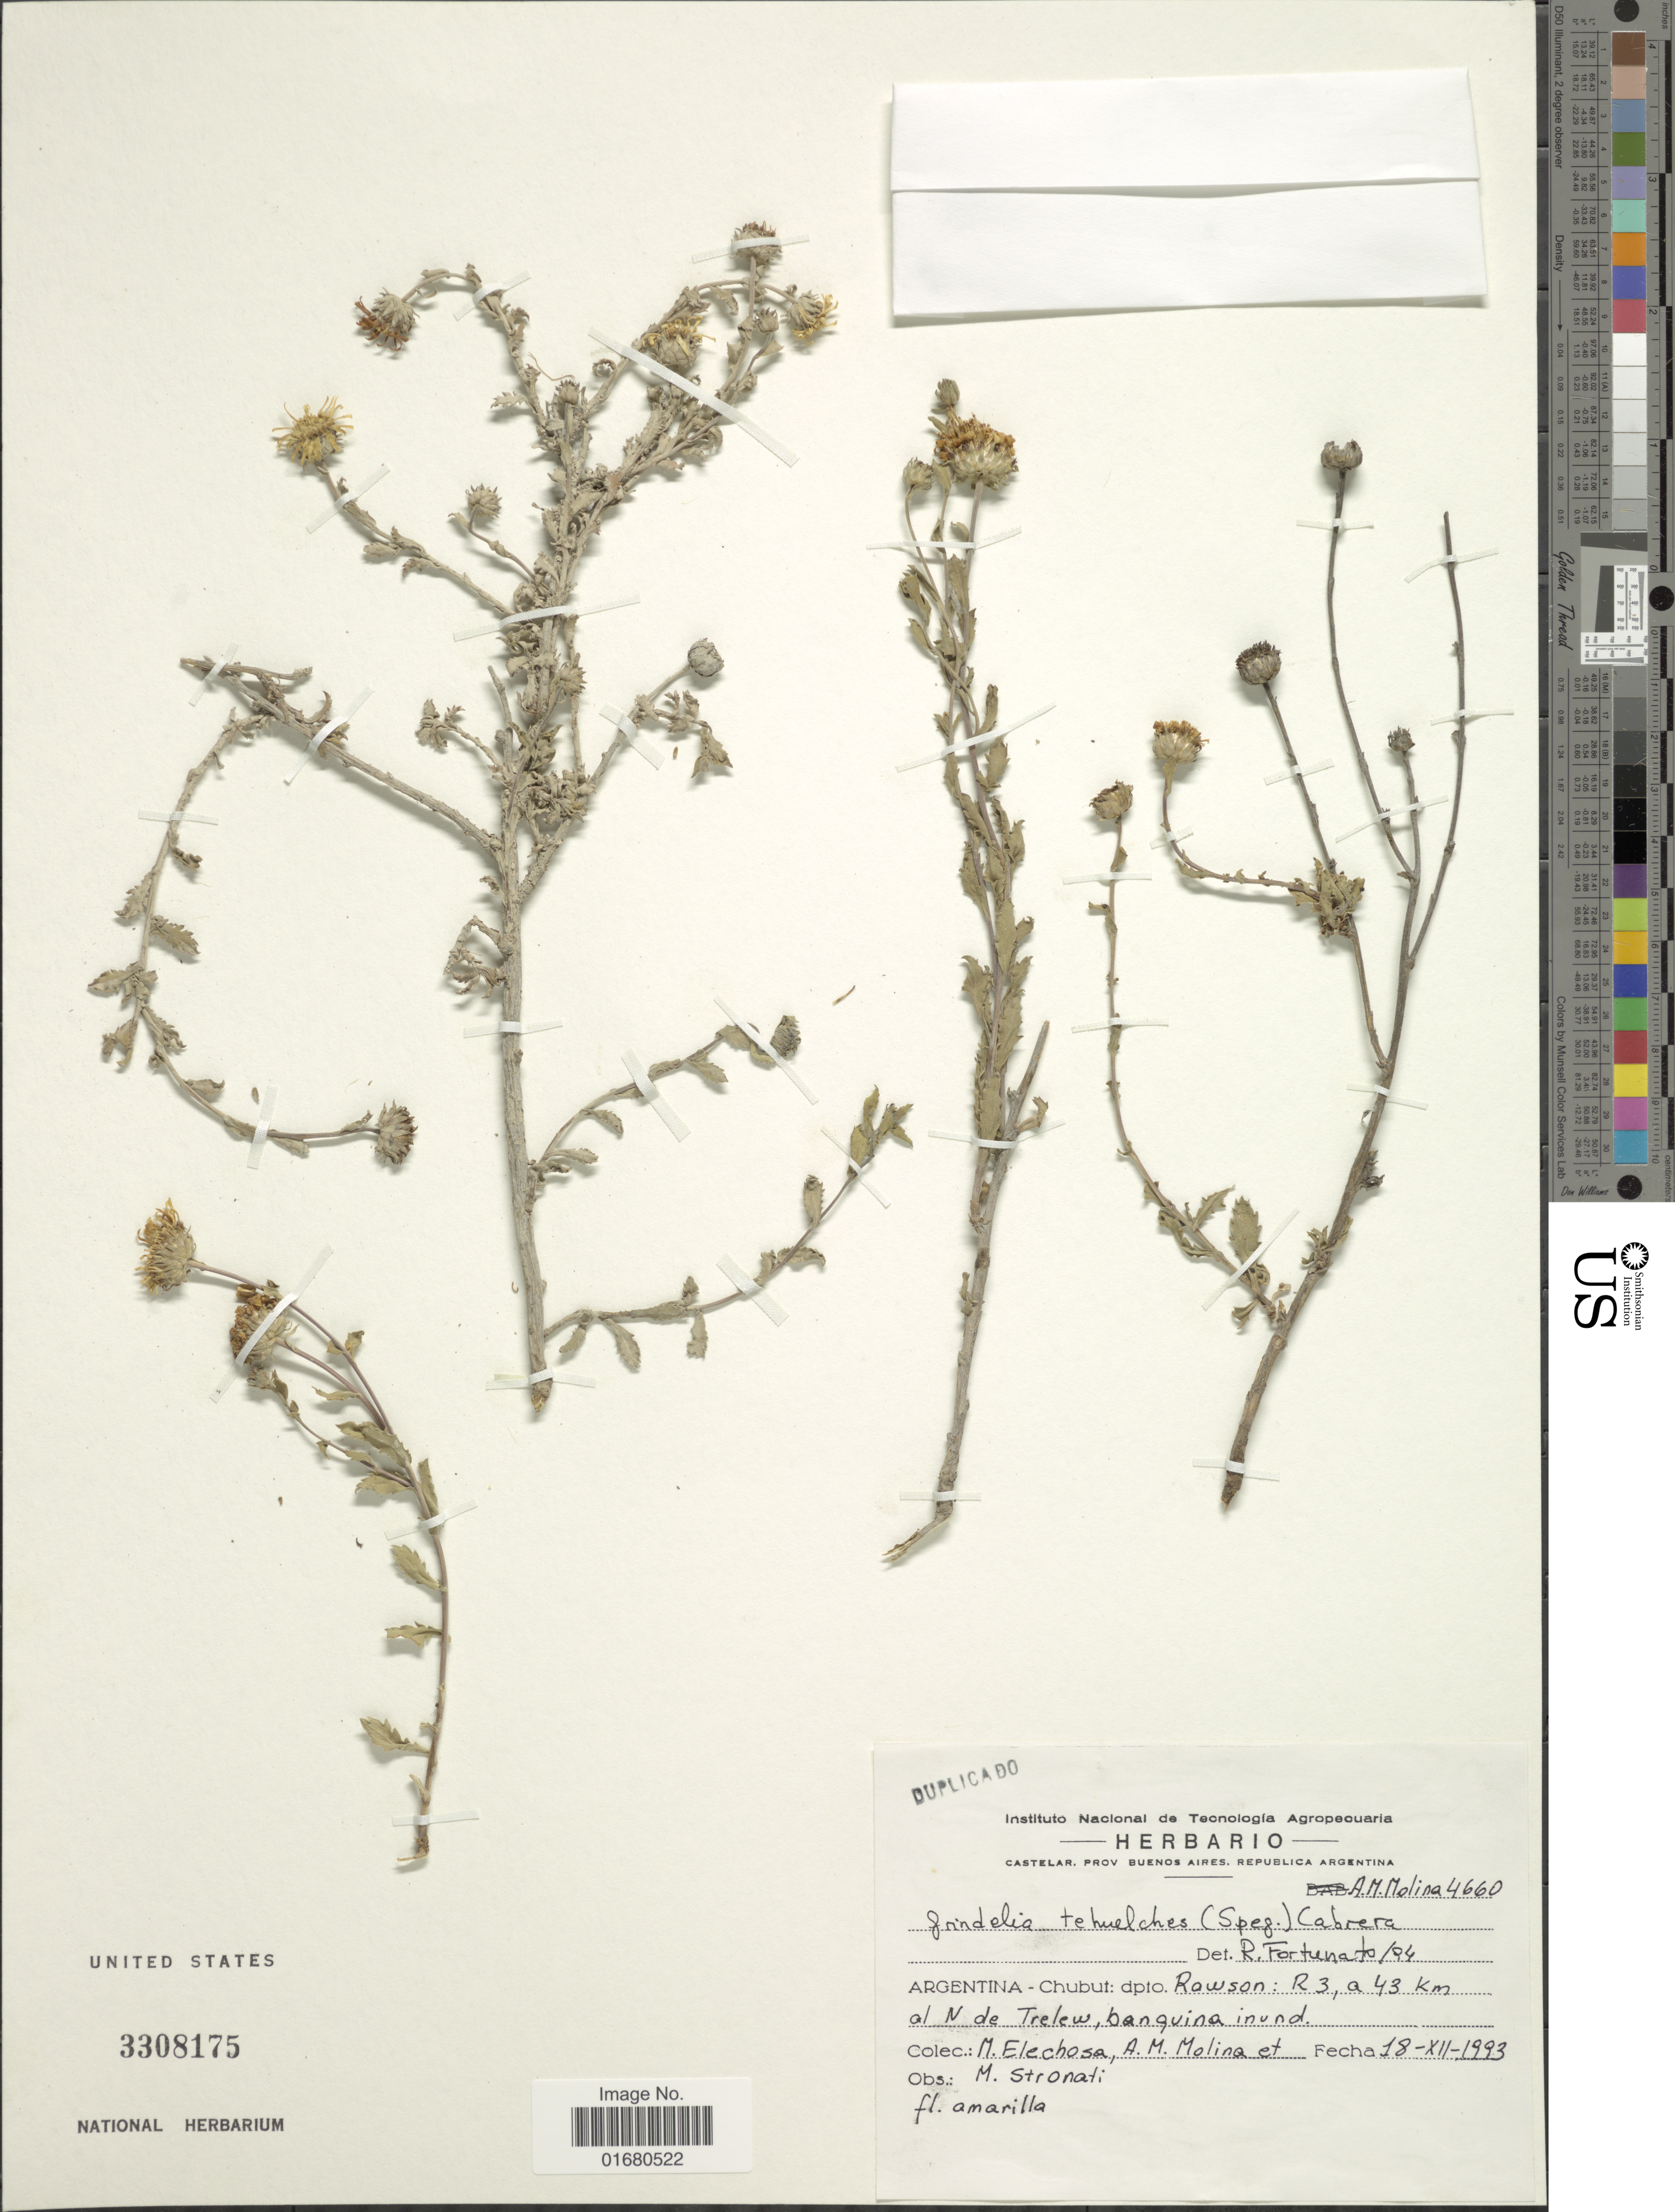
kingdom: Plantae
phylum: Tracheophyta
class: Magnoliopsida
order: Asterales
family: Asteraceae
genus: Grindelia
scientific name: Grindelia brachystephana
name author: Griseb.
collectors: M. Elechosa, A. M. Molina & et al.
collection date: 1993-12-18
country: Argentina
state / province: Chubut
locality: Dpto: Rawson: R3, a 43 km, al N de Trelew.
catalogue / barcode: US 3308175